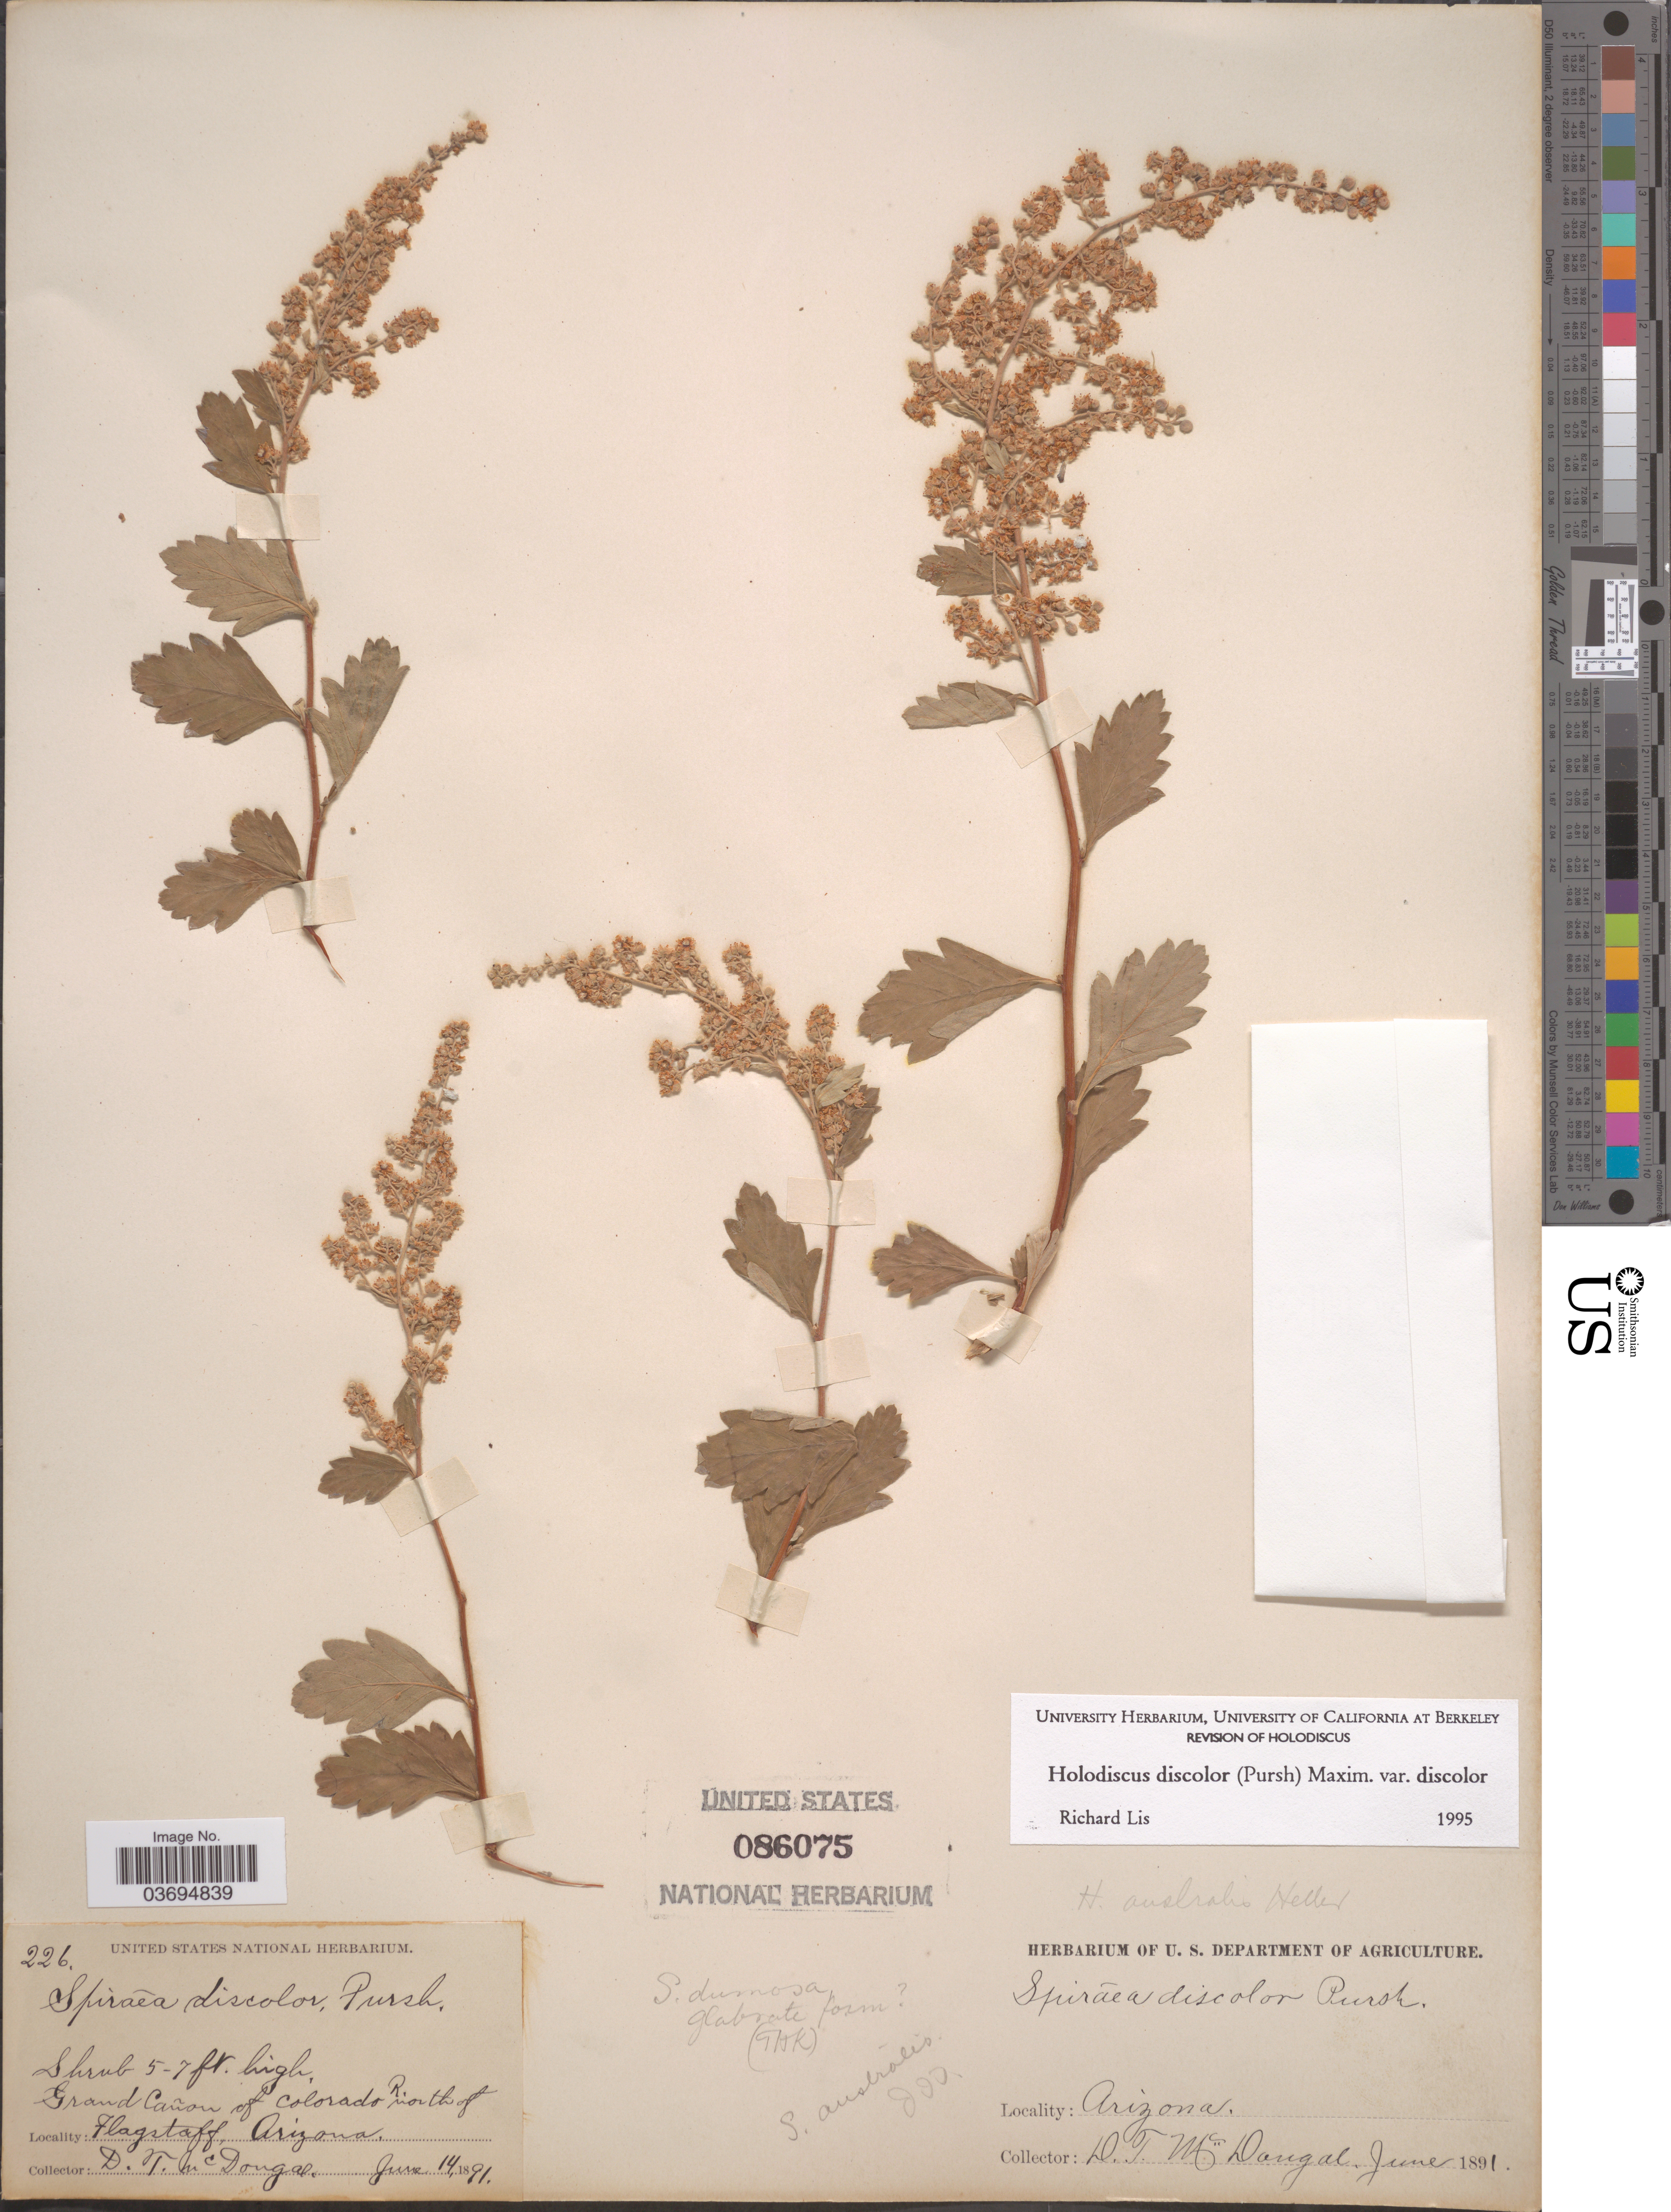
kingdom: Plantae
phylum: Tracheophyta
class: Magnoliopsida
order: Rosales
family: Rosaceae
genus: Holodiscus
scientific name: Holodiscus discolor var. discolor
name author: (Pursh) Maxim.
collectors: D. McDougal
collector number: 226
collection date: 1891-06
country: United States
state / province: Arizona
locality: Grand Cañon of Colorado R. north of Flagstaff.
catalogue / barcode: US 86075